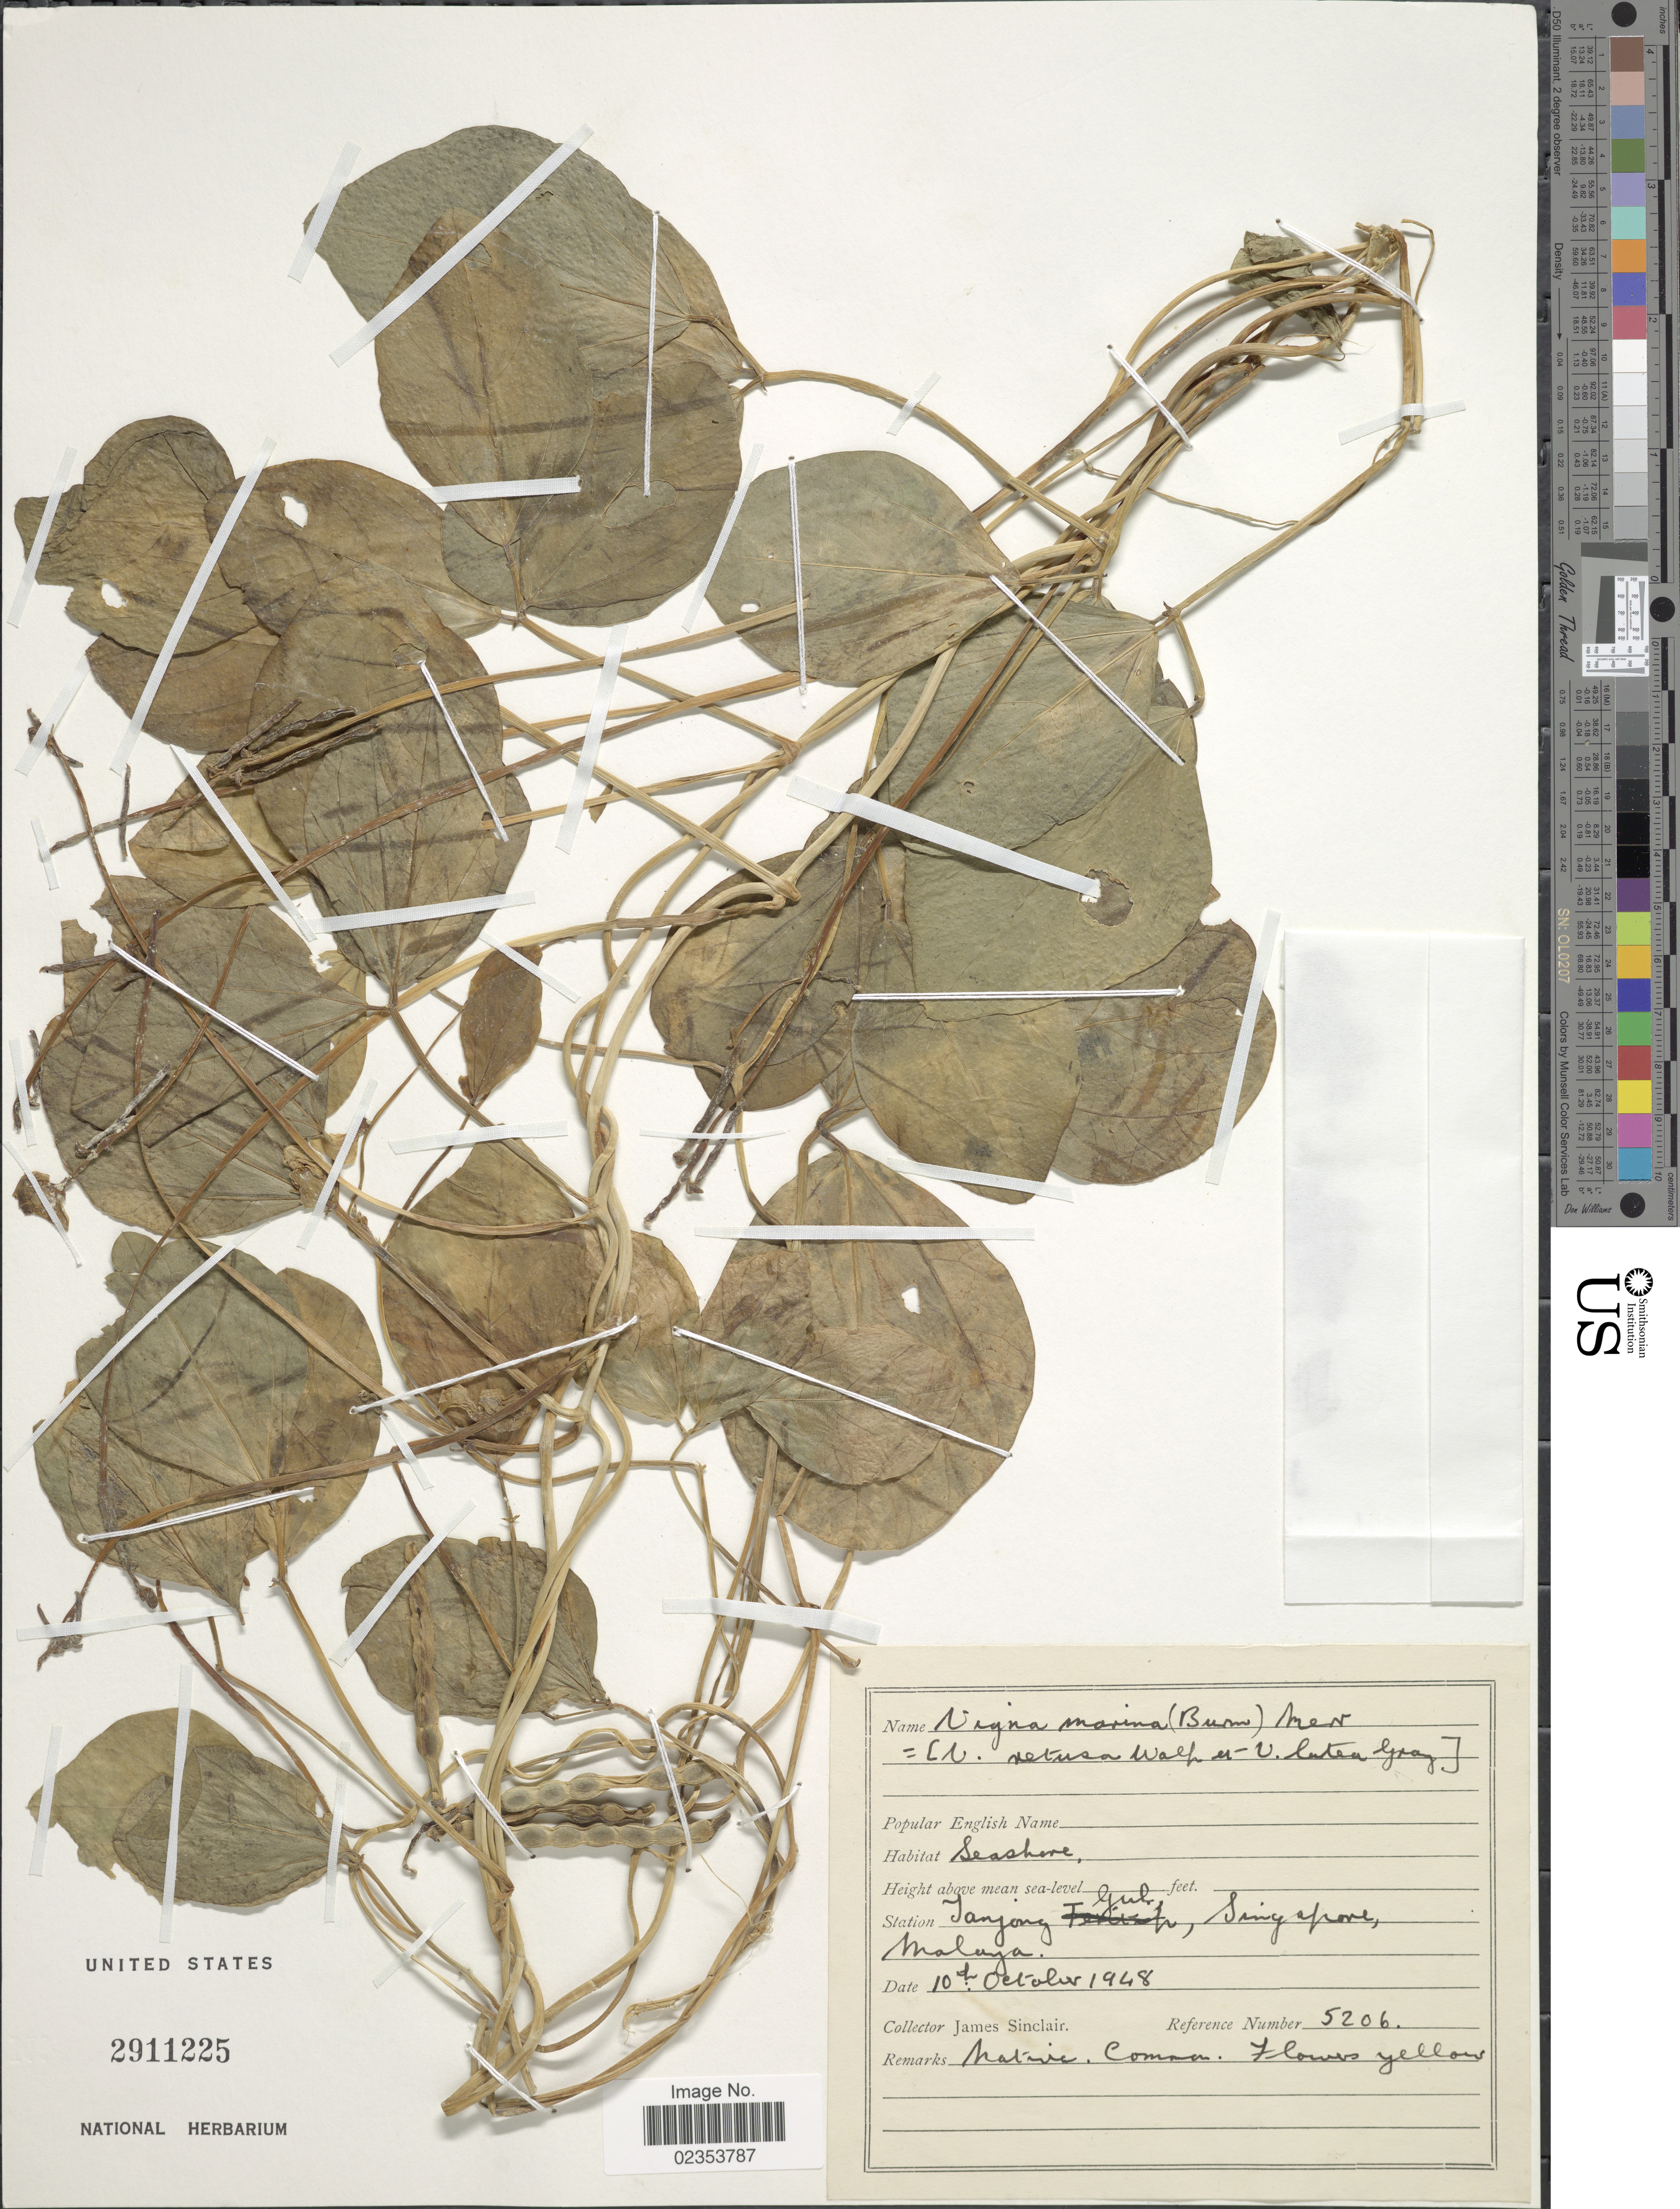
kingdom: Plantae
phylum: Tracheophyta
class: Magnoliopsida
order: Fabales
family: Fabaceae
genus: Vigna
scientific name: Vigna minima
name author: (Roxb.) Ohwi & H. Ohashi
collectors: J. Sinclair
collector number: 5206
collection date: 1948-10-10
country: Singapore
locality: Tanjong Gul, Malaya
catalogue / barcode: US 2911225